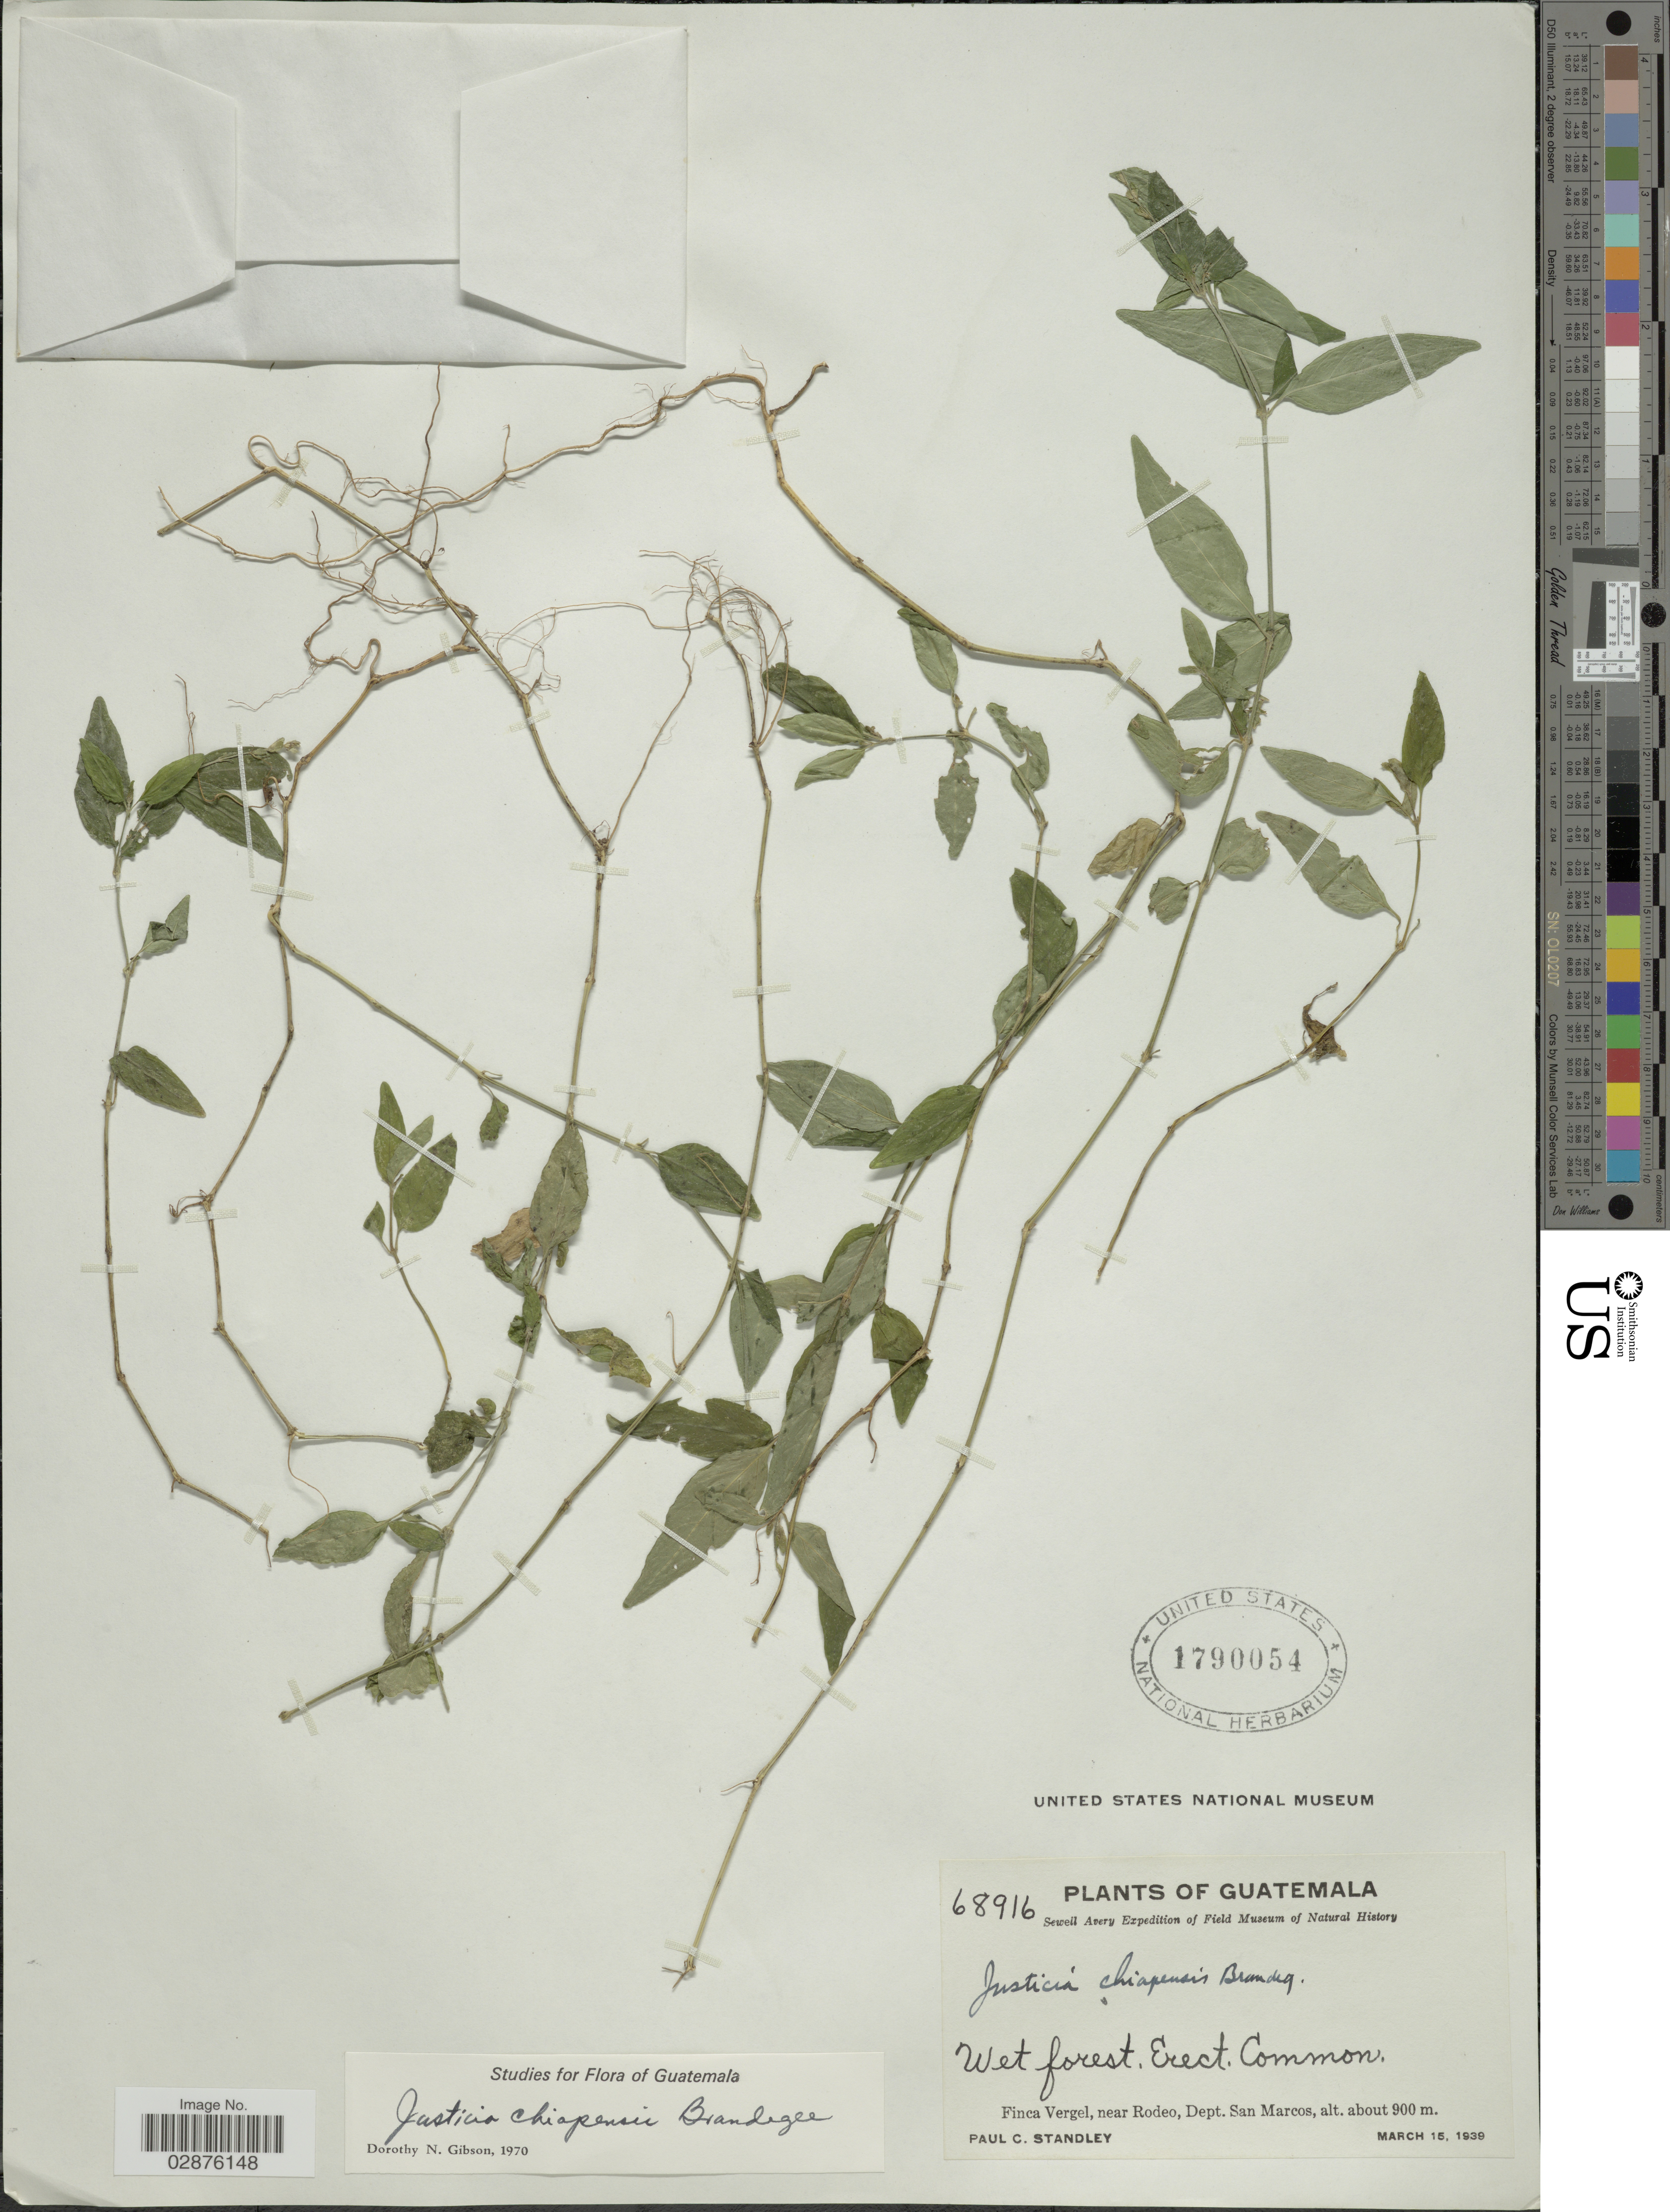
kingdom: Plantae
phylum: Tracheophyta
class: Magnoliopsida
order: Lamiales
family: Acanthaceae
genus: Justicia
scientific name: Justicia chiapensis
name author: Brandegee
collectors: P. C. Standley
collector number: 68916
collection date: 1939-03-15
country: Mexico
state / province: Chiapas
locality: Finca Vergel, near Rodeo, Dept. San Marcos.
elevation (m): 900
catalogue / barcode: US 1790054